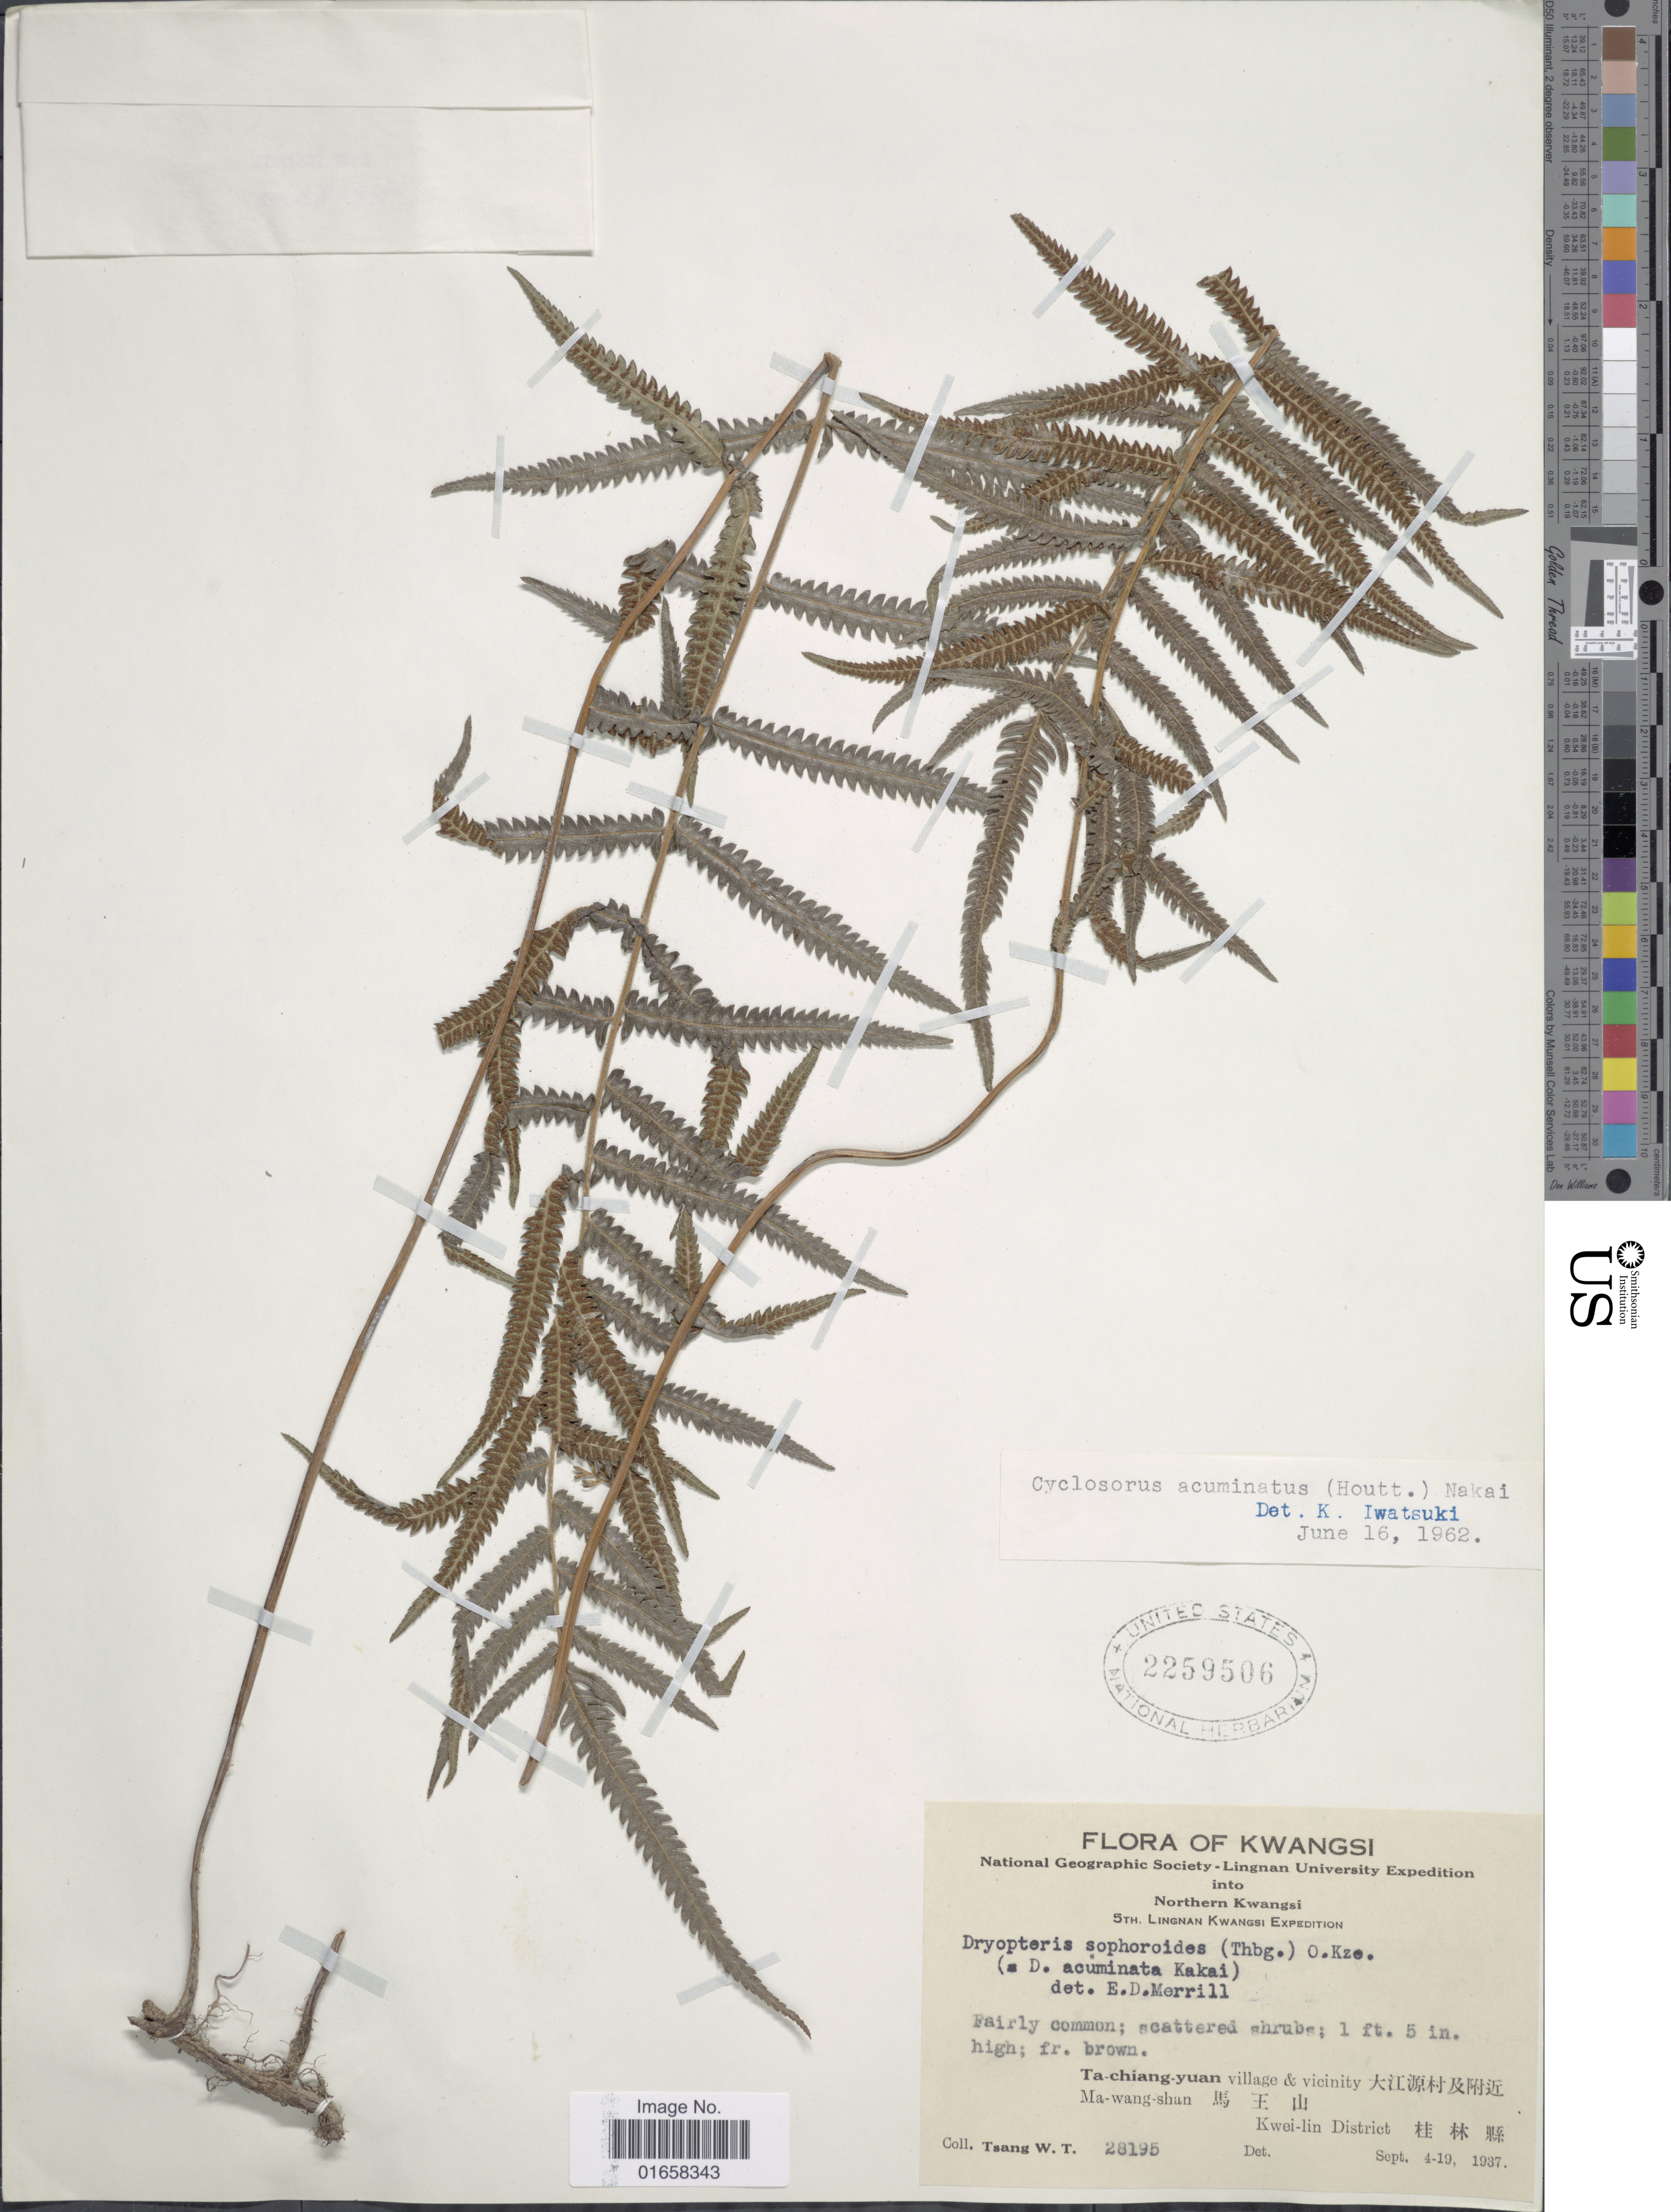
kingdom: Plantae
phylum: Tracheophyta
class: Polypodiopsida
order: Polypodiales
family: Thelypteridaceae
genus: Christella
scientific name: Christella acuminata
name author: (Houtt.) H. Lév.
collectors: W. T. Tsang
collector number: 28195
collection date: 1937-09-04/1937-09-19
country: China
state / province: Guangxi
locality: Kwangsi. Ta-chiang-yuan village & vicinity. Ma-wang-shan. Kwei-lin Dsitrict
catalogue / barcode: US 2259506